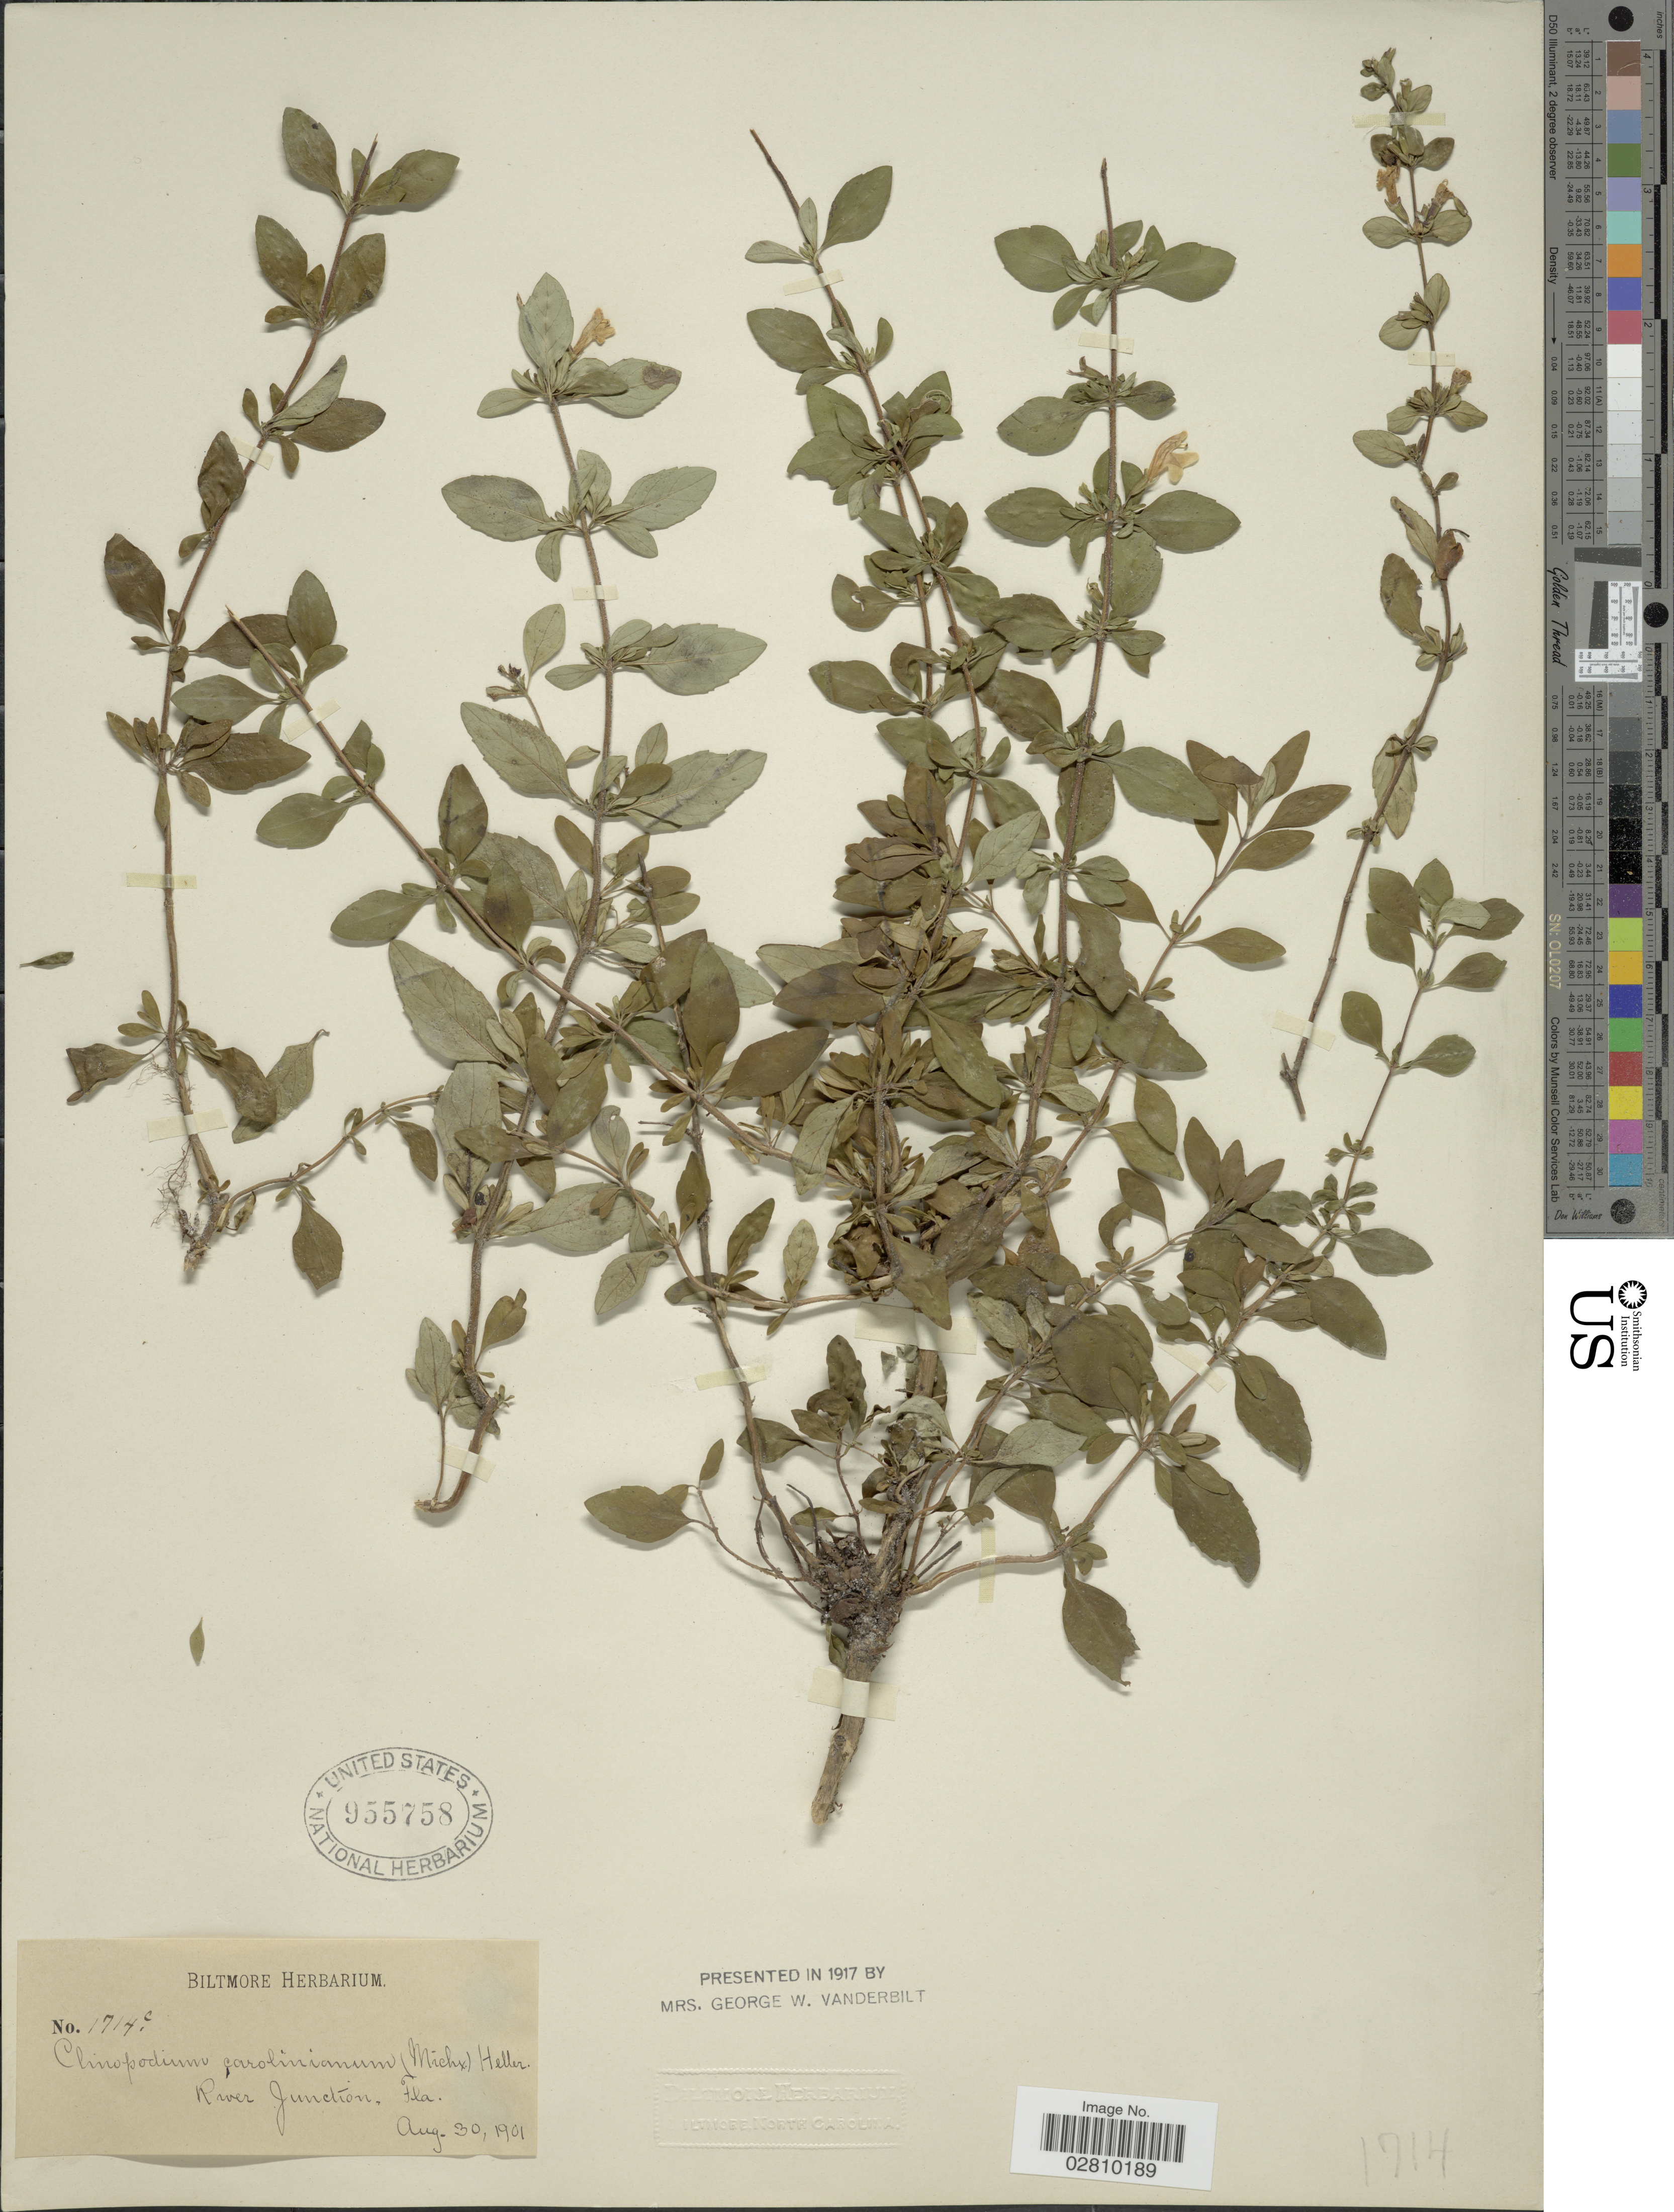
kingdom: Plantae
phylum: Tracheophyta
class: Magnoliopsida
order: Lamiales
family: Lamiaceae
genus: Clinopodium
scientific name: Clinopodium carolinianum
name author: Mill.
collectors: ex herb. Biltmore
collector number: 1714c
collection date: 1901-08-30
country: United States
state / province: Florida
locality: River Junction, Fla.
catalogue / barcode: US 955758